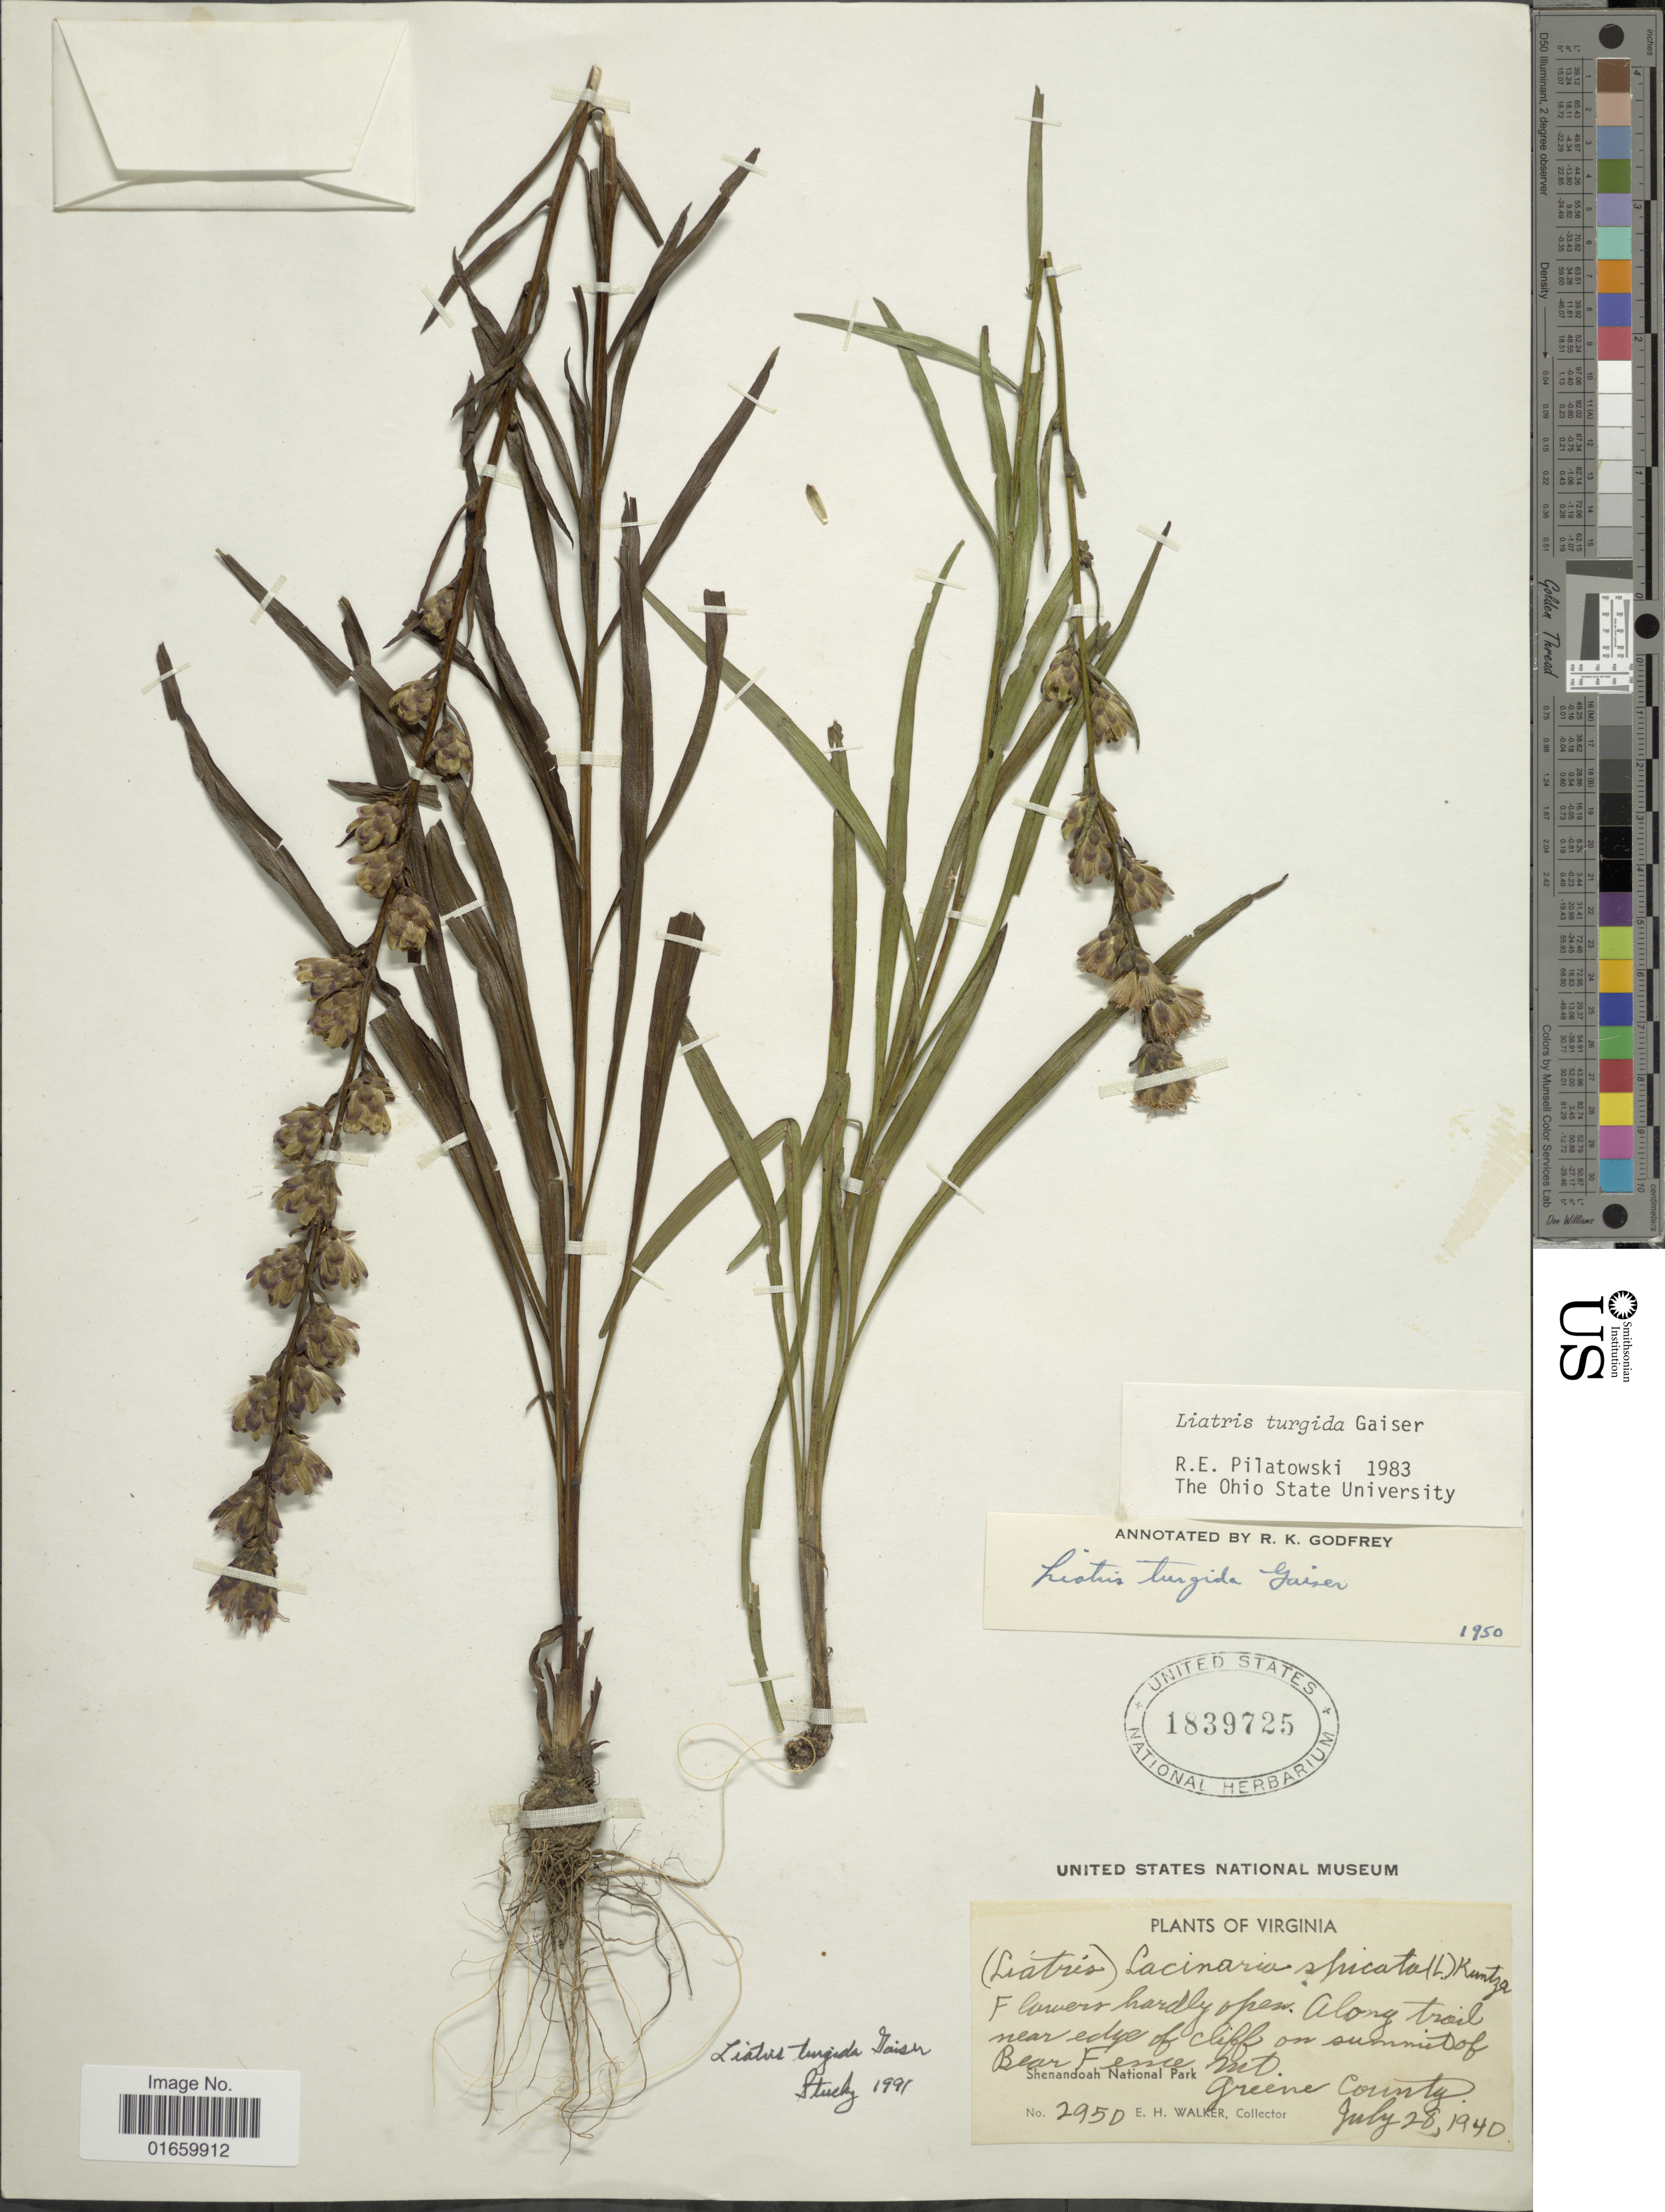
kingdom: Plantae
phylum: Tracheophyta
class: Magnoliopsida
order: Asterales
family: Asteraceae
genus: Liatris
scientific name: Liatris turgida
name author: Gaiser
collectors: E. H. Walker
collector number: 2950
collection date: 1940-07-28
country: United States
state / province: Virginia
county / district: Greene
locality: Near edge of cliff on summit of Bear Fence MD., Greene County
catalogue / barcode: US 1839725